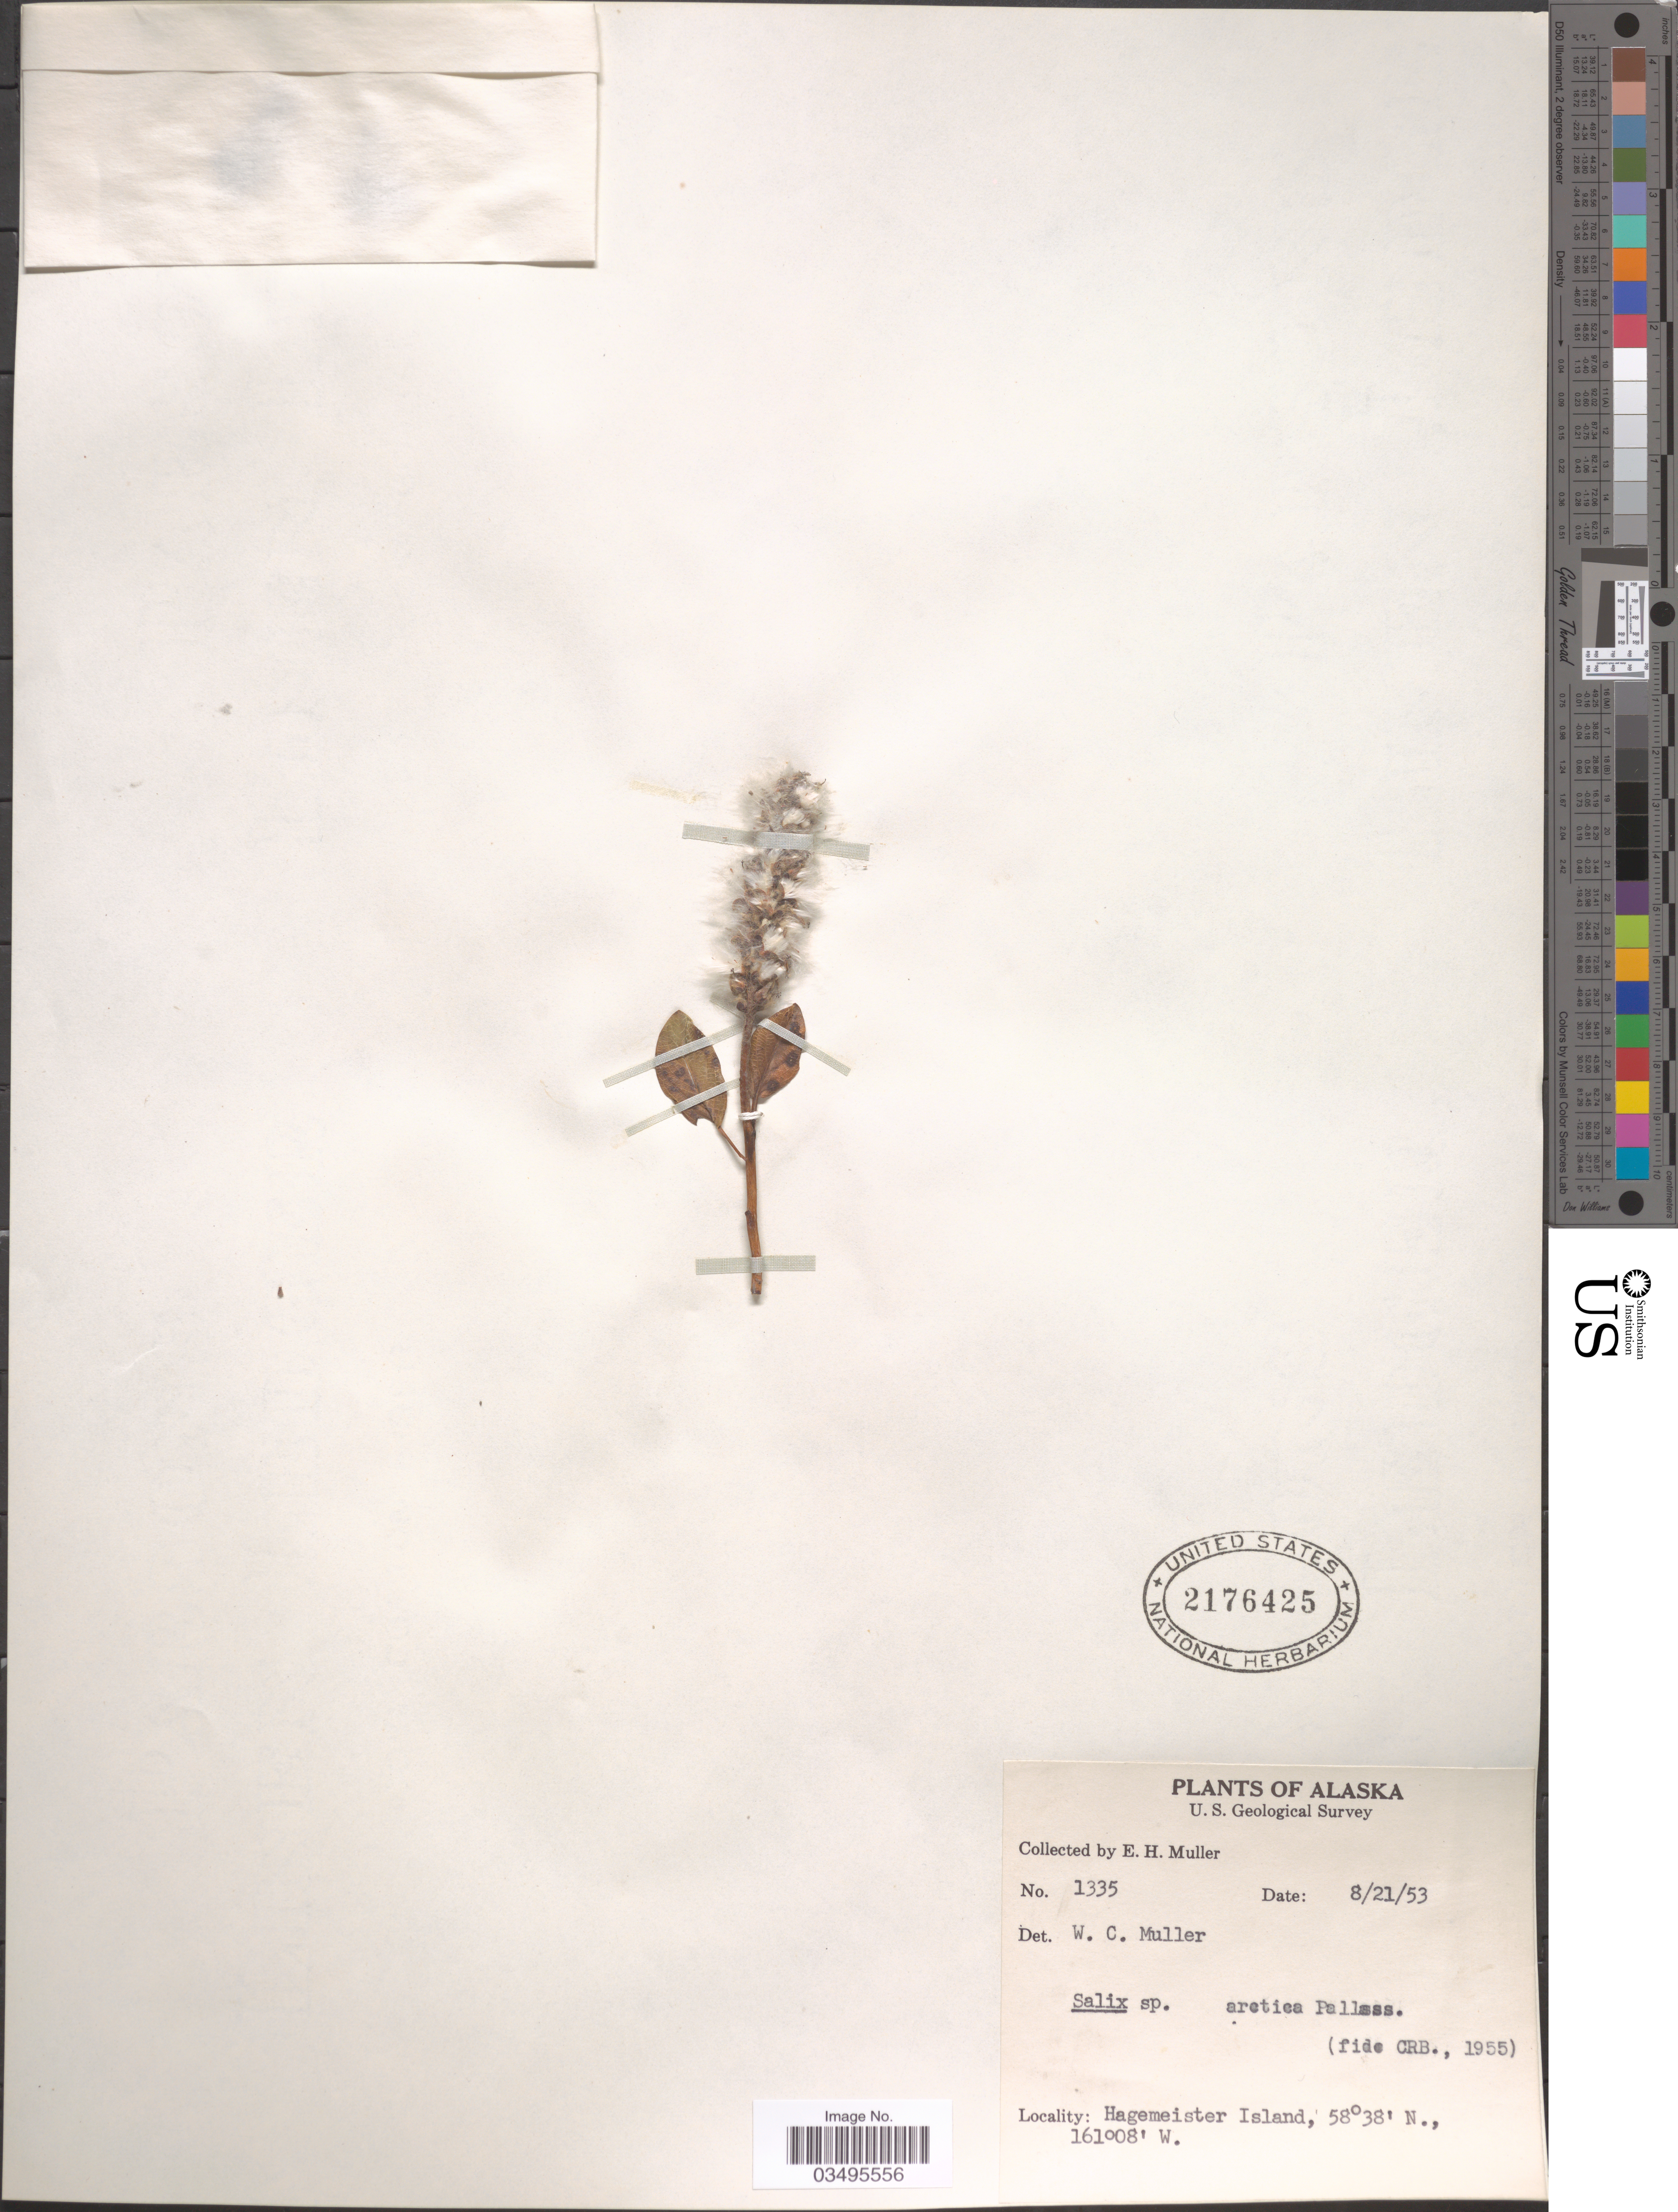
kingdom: Plantae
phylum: Tracheophyta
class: Magnoliopsida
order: Malpighiales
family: Salicaceae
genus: Salix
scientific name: Salix arctica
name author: Pall.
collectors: E. H. Muller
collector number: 1335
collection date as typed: Transcribed d/m/y: 21/8/53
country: United States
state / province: Alaska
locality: Hagemeister Island.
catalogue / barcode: US 2176425